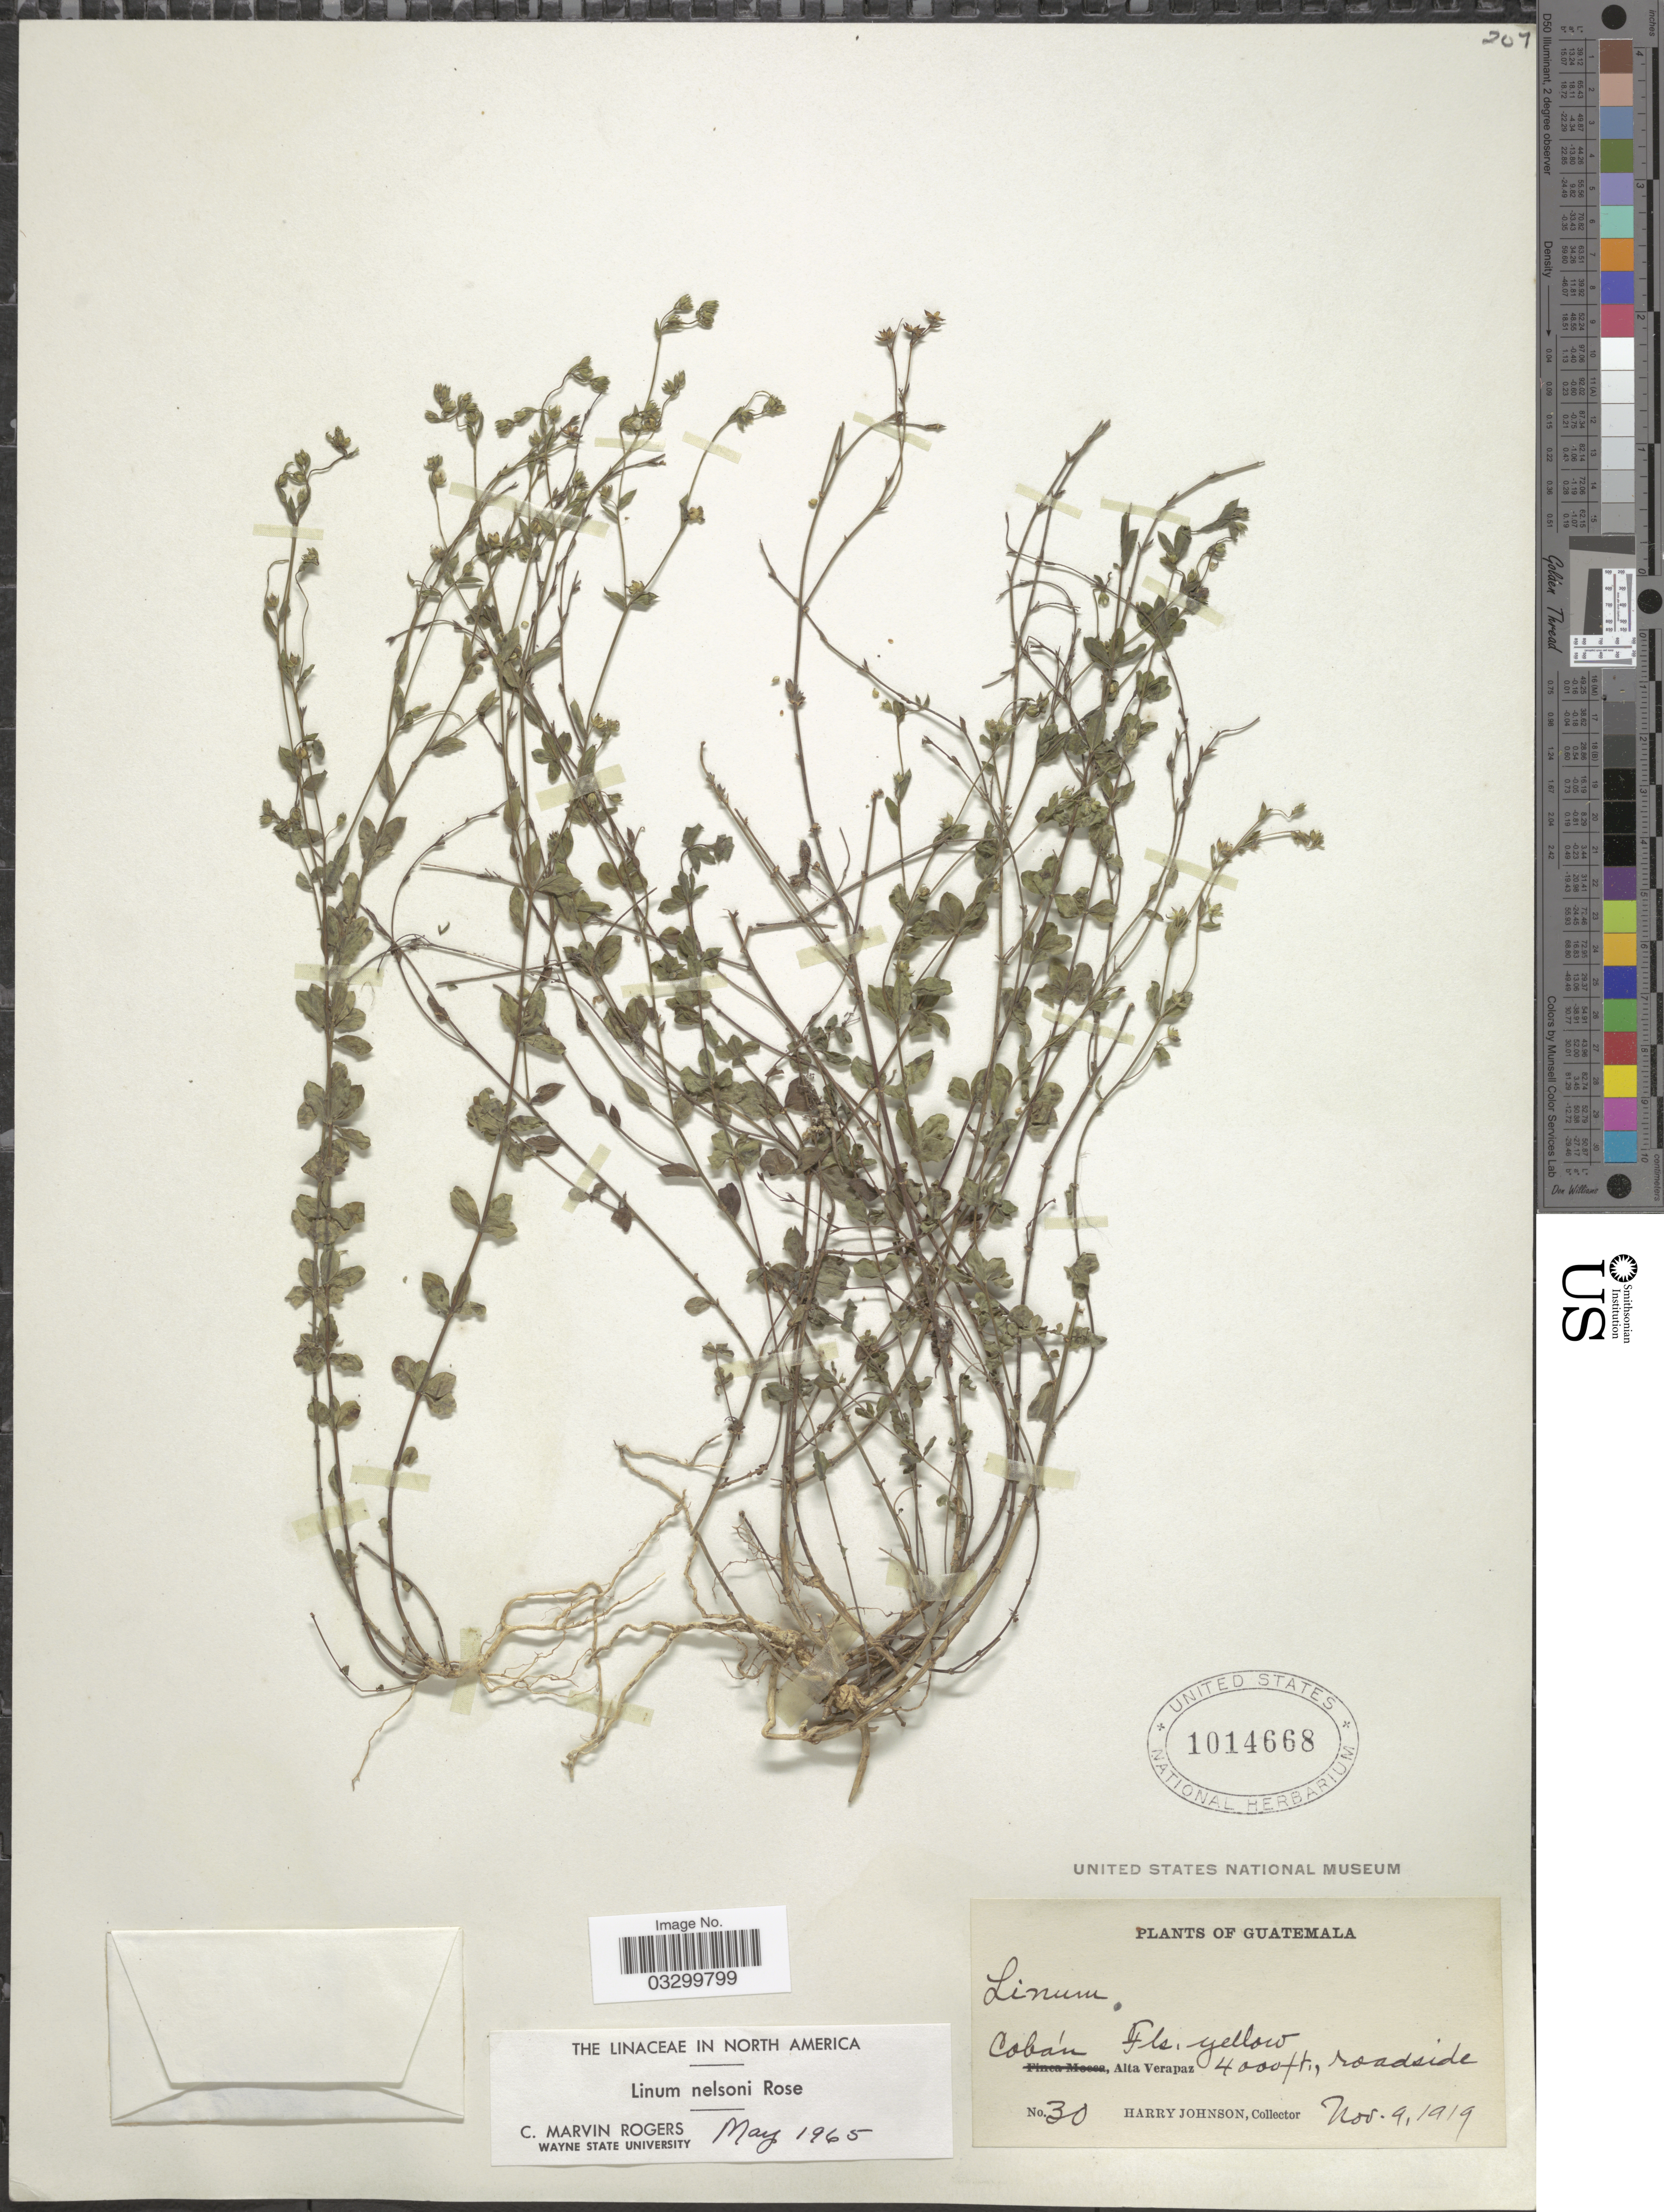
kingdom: Plantae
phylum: Tracheophyta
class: Magnoliopsida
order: Malpighiales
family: Linaceae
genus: Linum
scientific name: Linum nelsonii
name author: Rose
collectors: H. Johnson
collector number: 30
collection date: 1919-11-09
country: Guatemala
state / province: Alta Verapaz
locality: Cobán.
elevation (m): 1219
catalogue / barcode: US 1014668